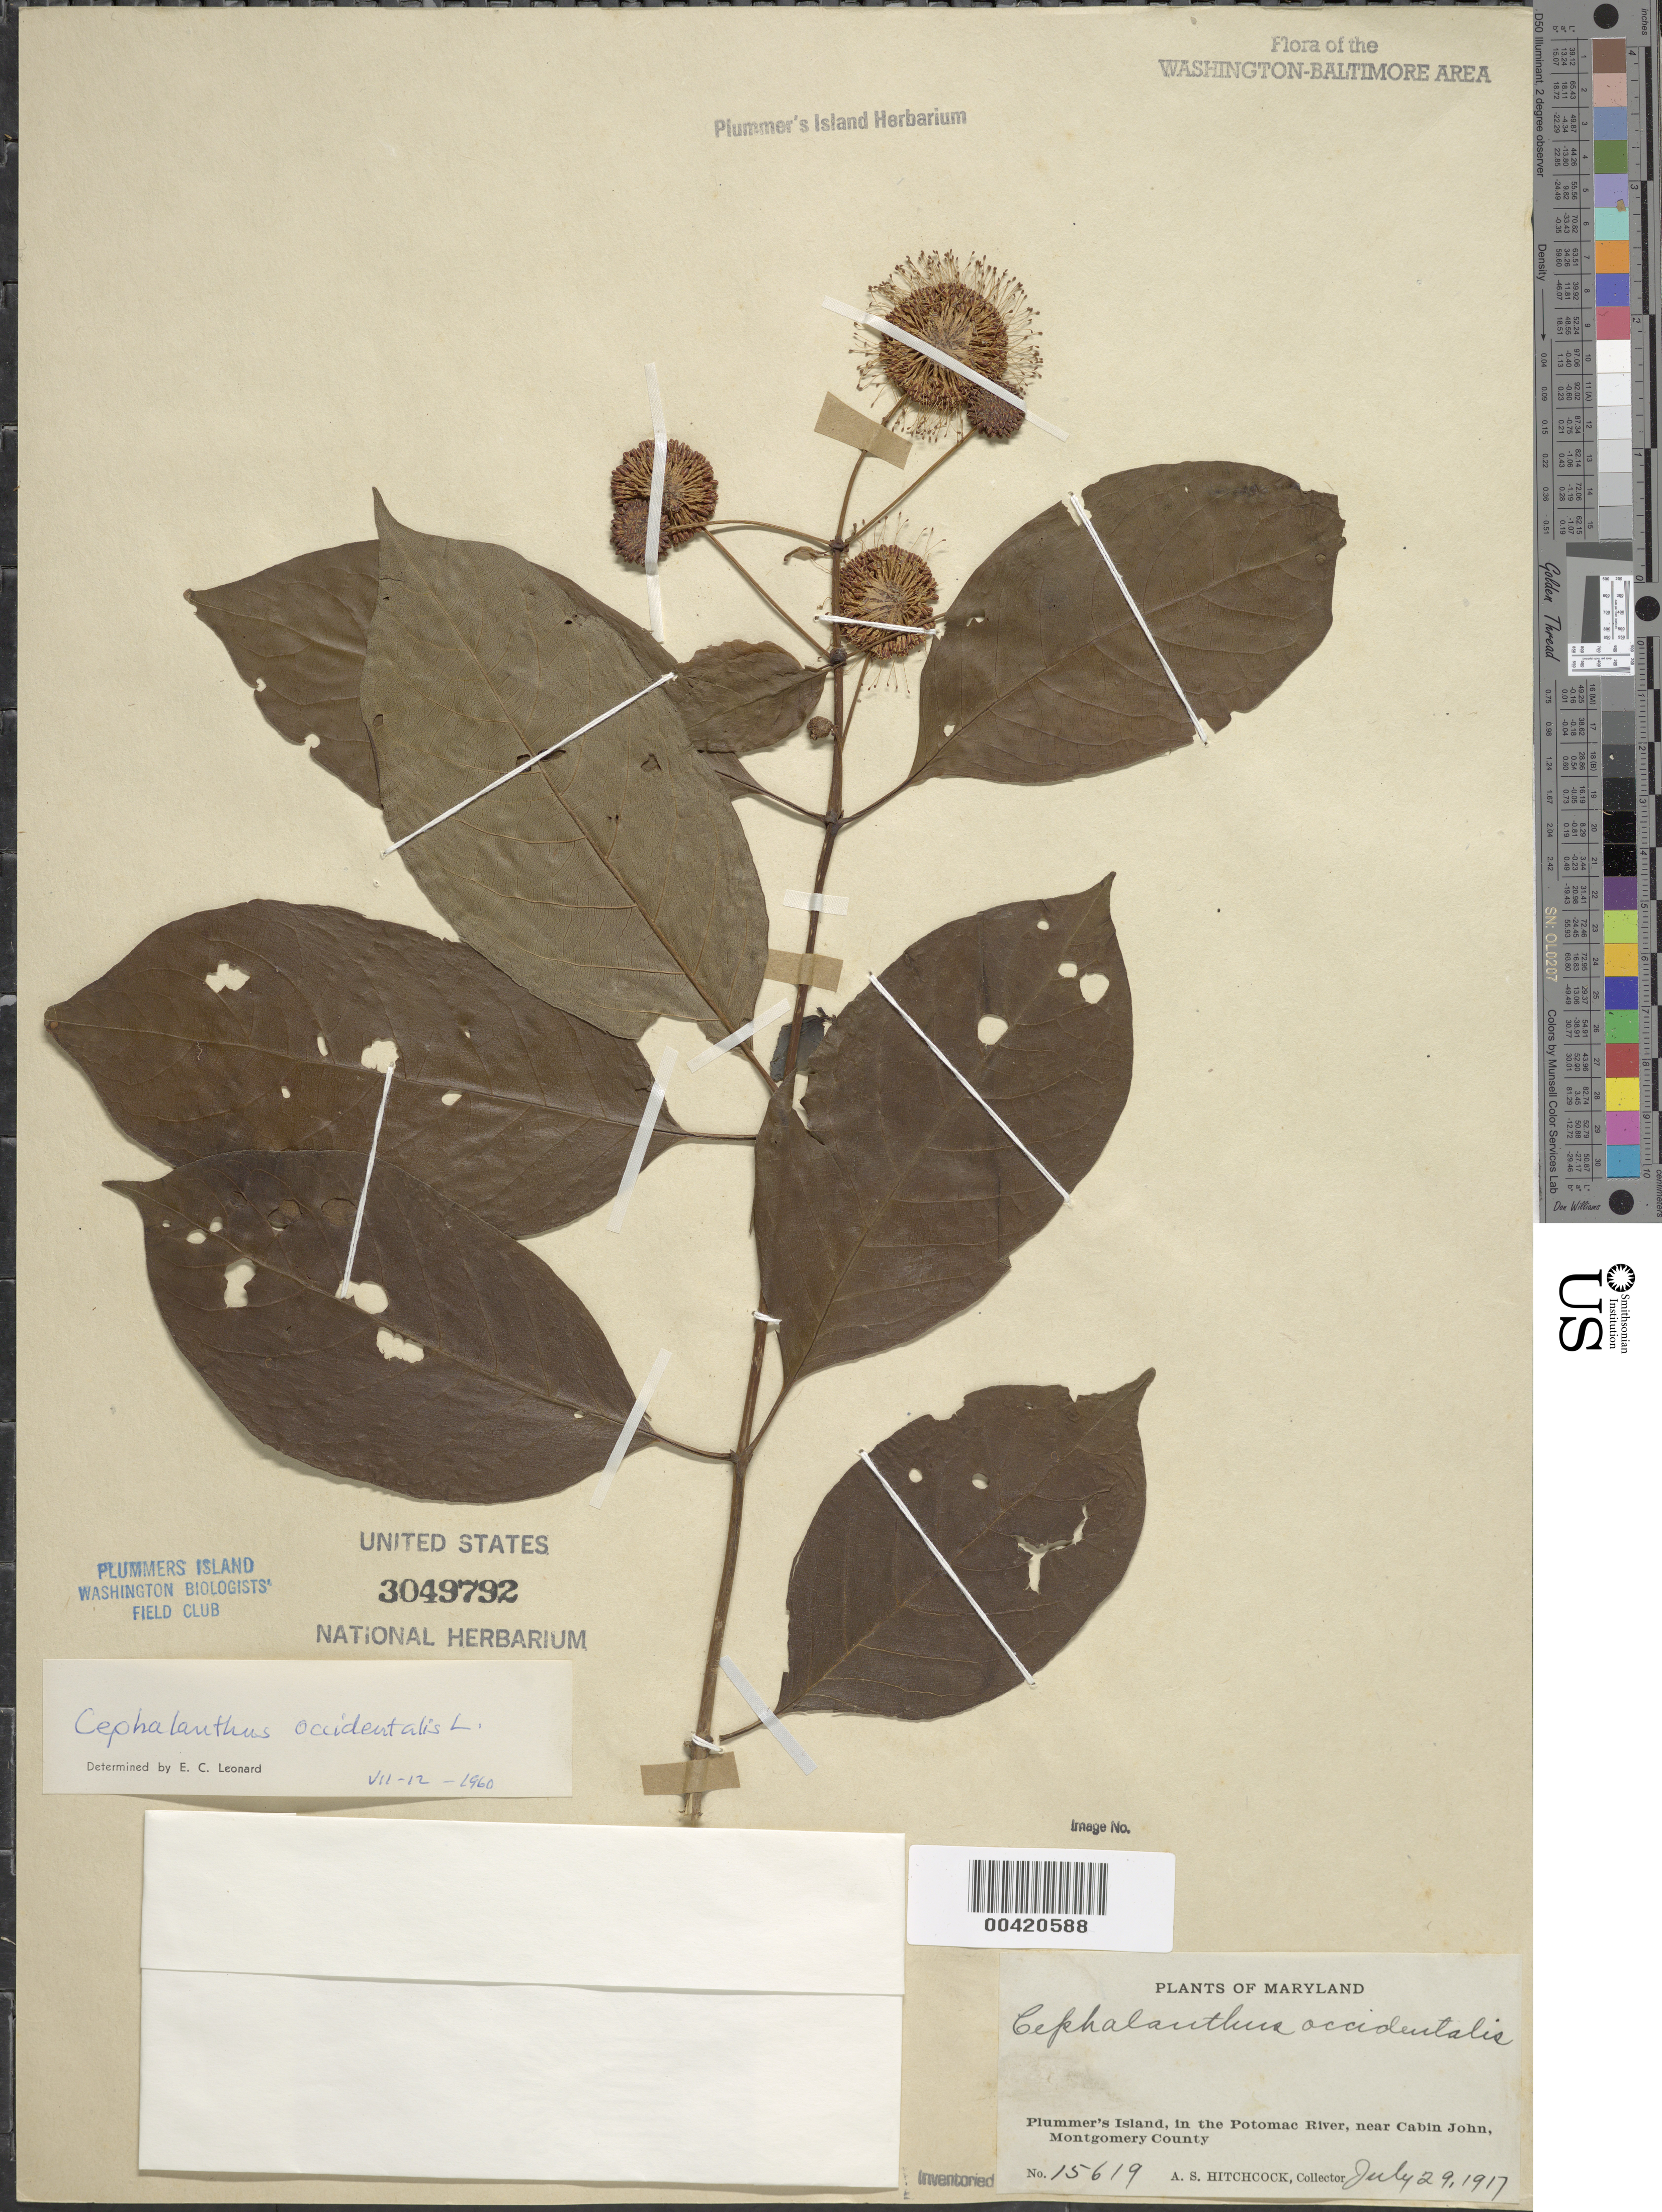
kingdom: Plantae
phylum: Tracheophyta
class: Magnoliopsida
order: Gentianales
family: Rubiaceae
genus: Cephalanthus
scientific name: Cephalanthus occidentalis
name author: L.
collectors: A. S. Hitchcock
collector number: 15619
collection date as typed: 29 Jul 1917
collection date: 1917-07-29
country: United States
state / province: Maryland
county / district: Montgomery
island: Plummers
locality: Plummer's Island C. & O. Canal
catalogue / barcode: US 3049792